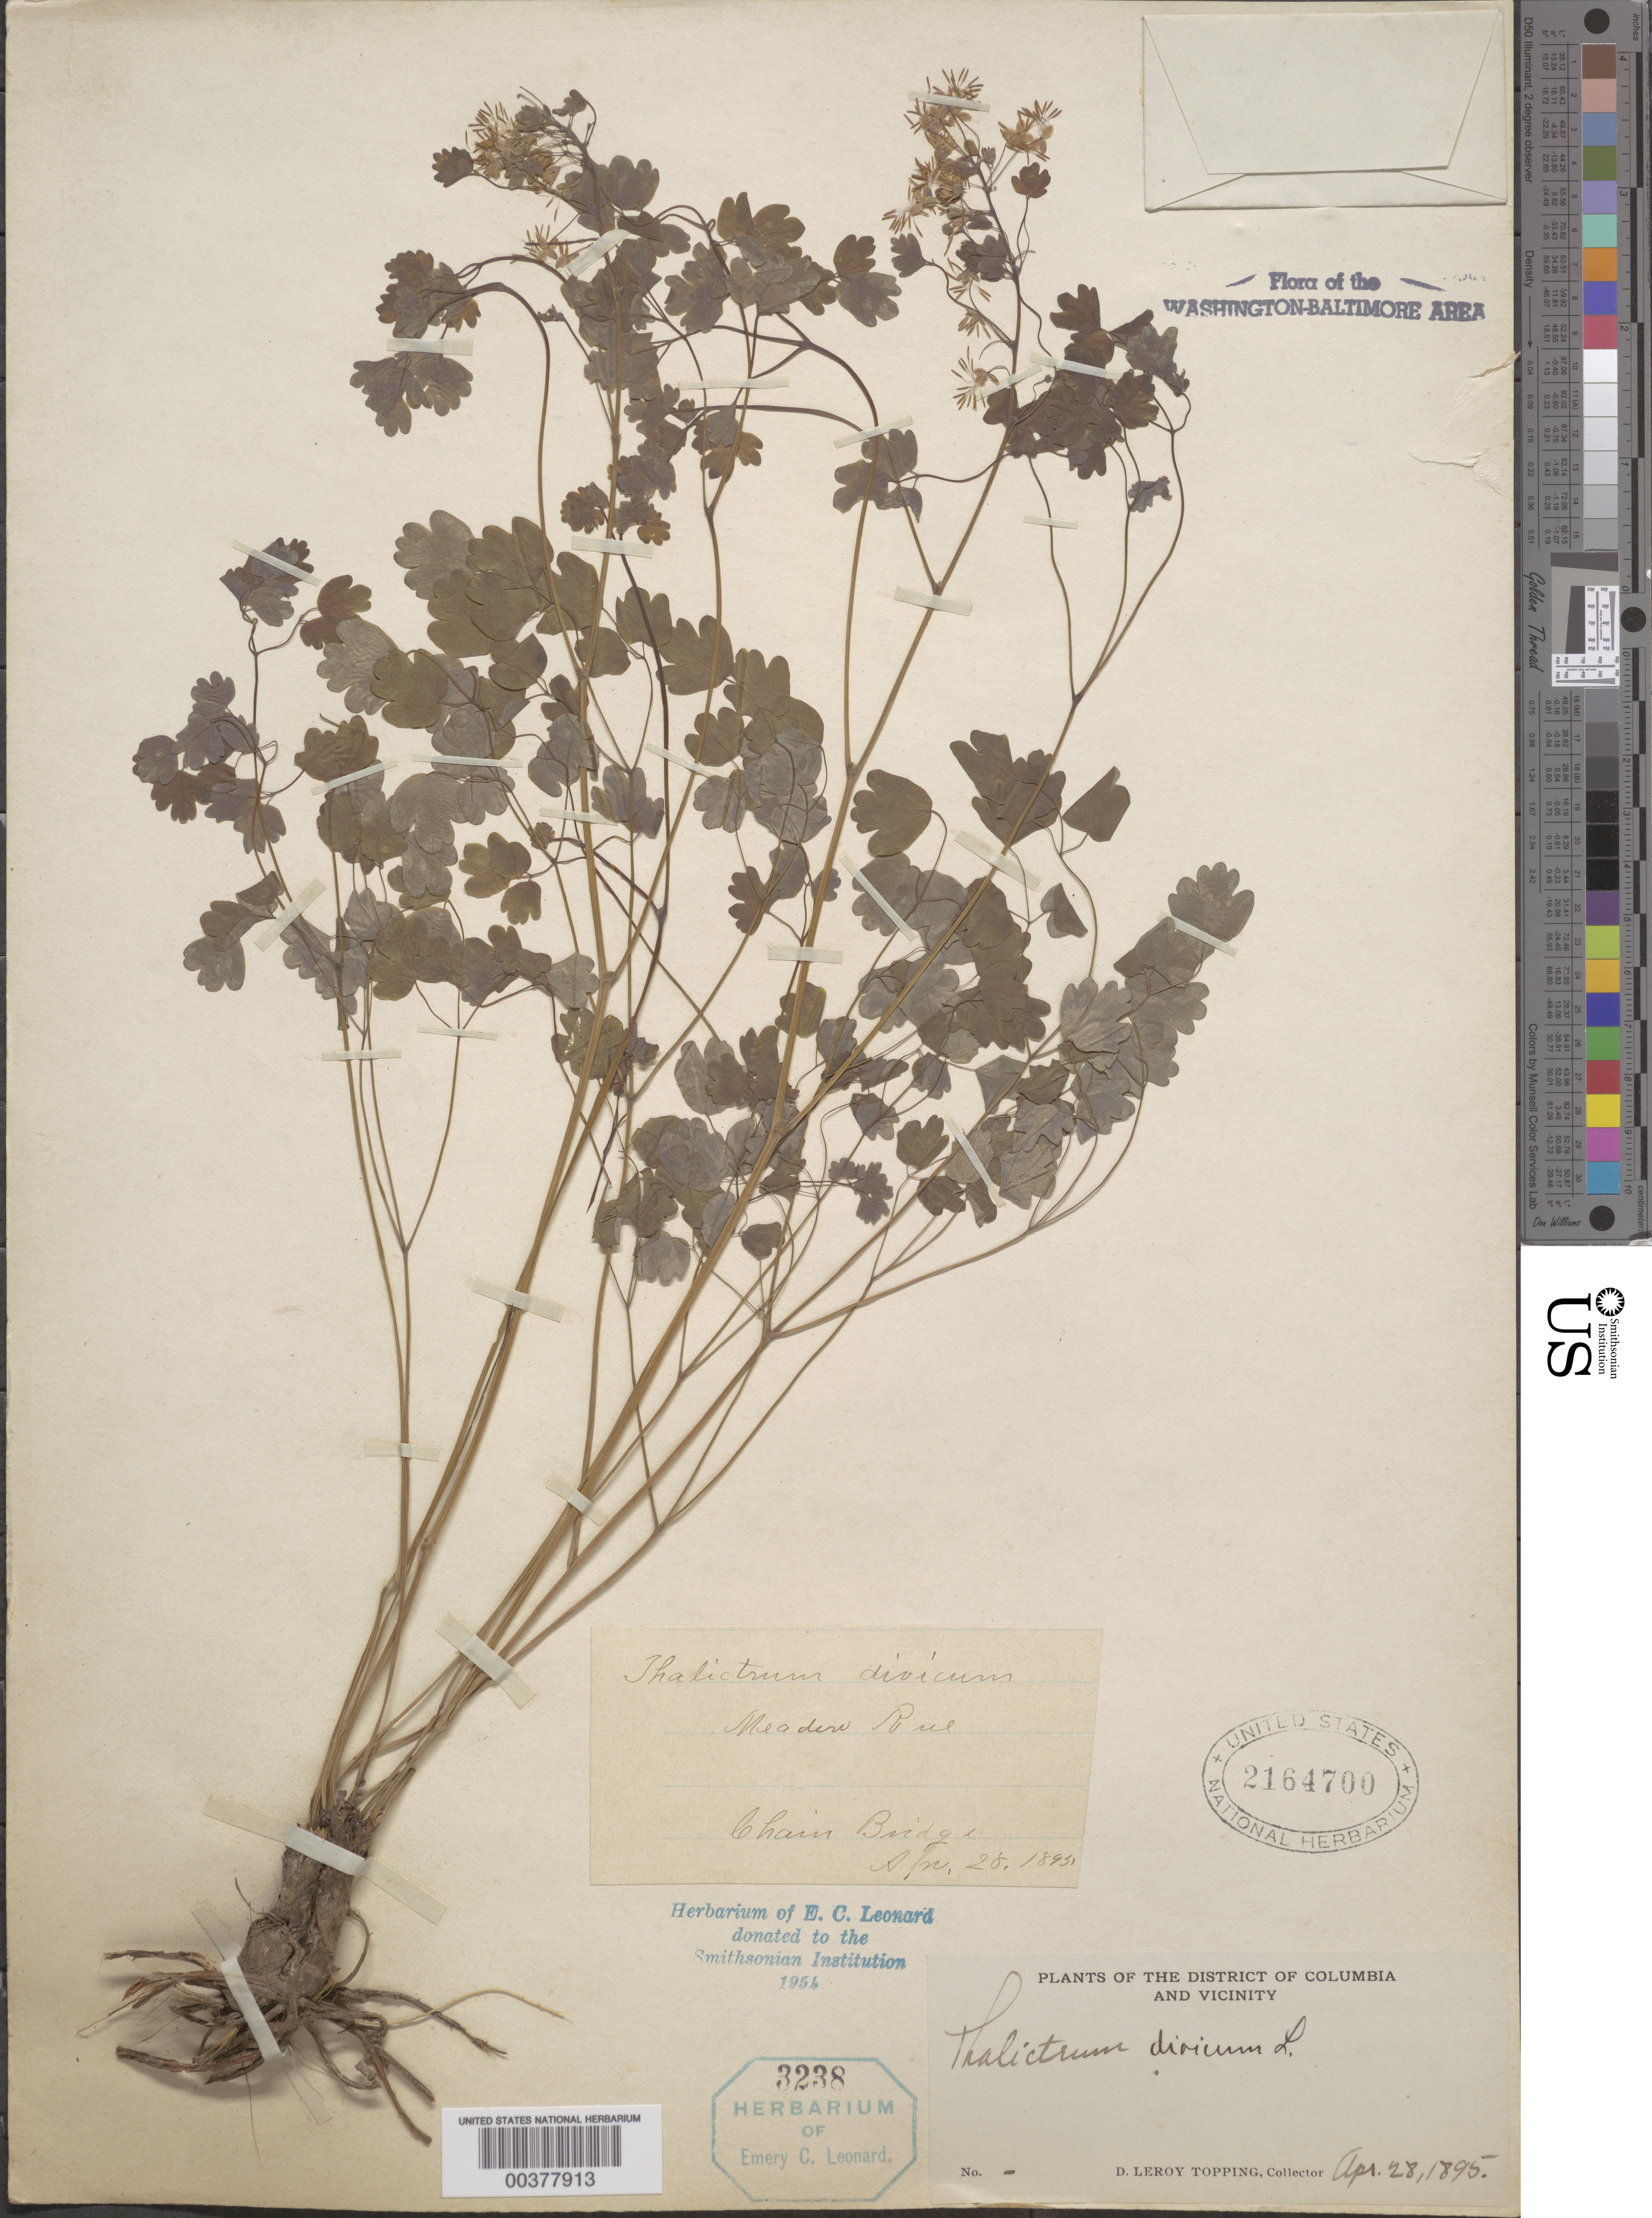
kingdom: Plantae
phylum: Tracheophyta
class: Magnoliopsida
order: Ranunculales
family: Ranunculaceae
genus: Thalictrum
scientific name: Thalictrum dioicum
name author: L.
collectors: D. L. Topping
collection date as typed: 28 Apr 1895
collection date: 1895-04-28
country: United States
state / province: District of Columbia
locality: Chain Bridge C. and O. Canal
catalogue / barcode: US 2164700